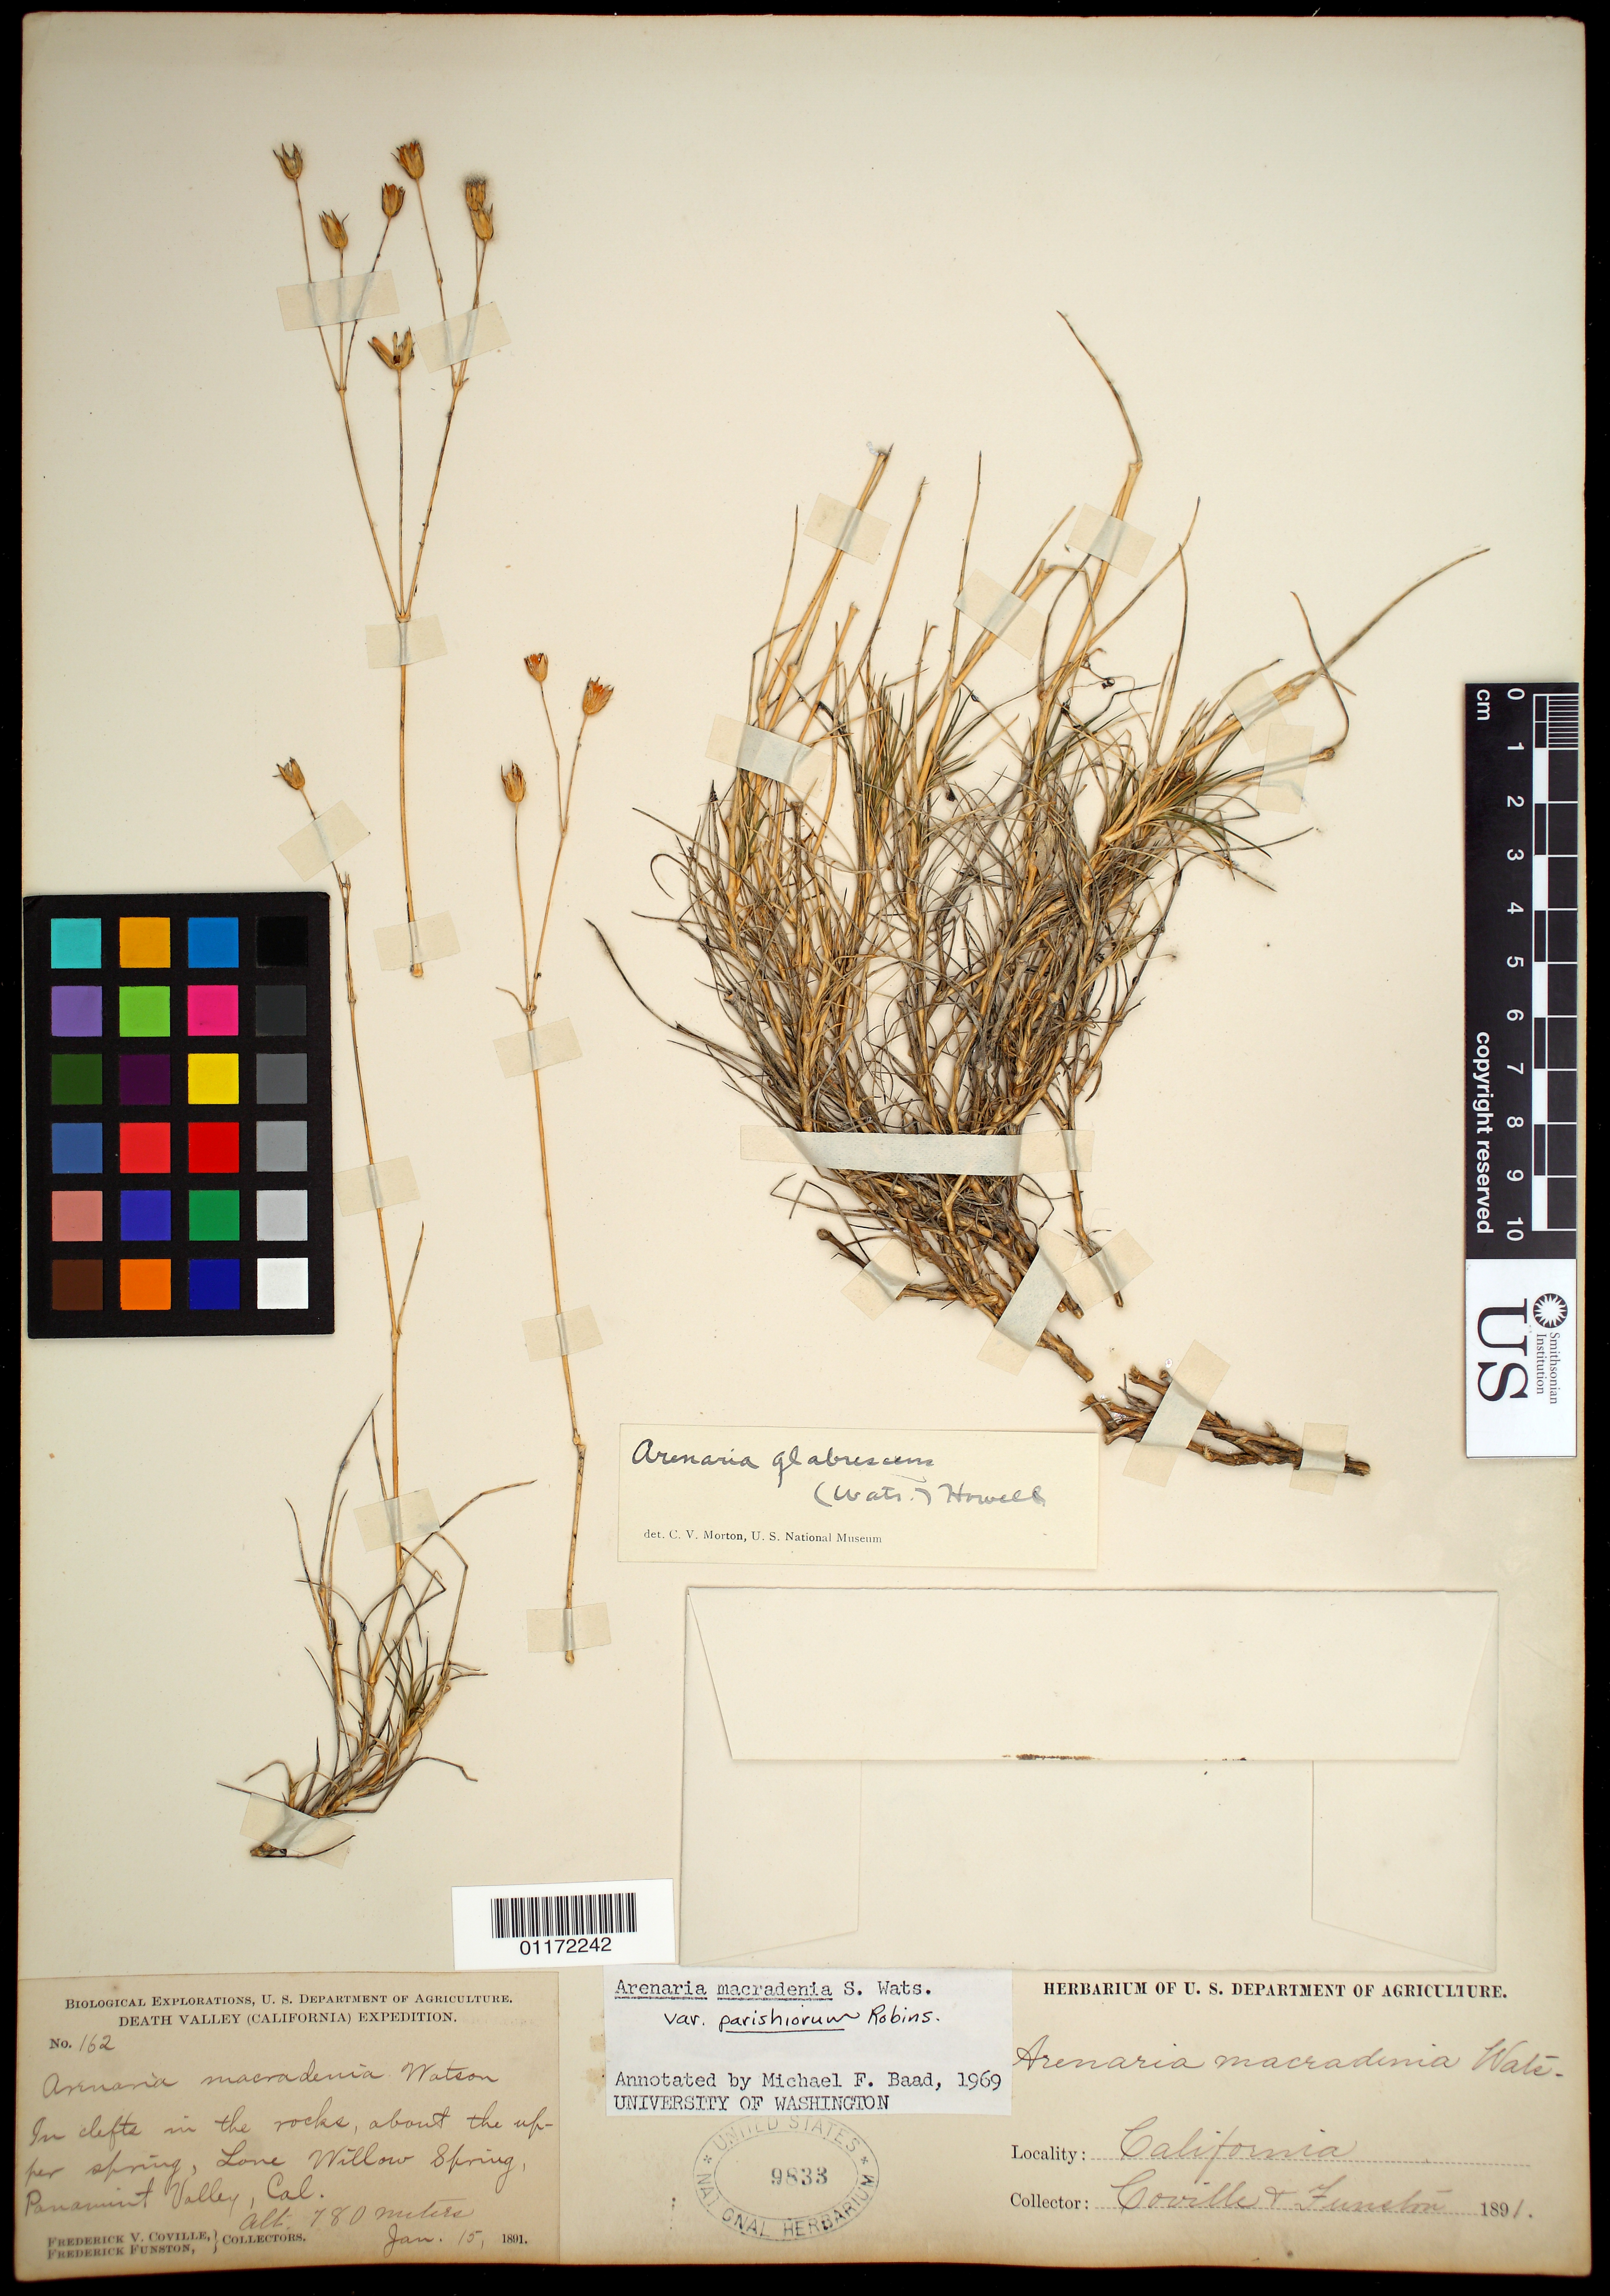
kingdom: Plantae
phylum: Tracheophyta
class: Magnoliopsida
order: Caryophyllales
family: Caryophyllaceae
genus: Eremogone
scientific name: Eremogone macradenia var. macradenia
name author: (S. Watson) Ikonn.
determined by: U.S. National Herbarium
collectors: F. V. Coville & F. Funston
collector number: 162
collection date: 1891-01-15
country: United States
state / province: California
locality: At Lone Willow Spring, Panamint Valley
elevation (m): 780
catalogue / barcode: US 9833